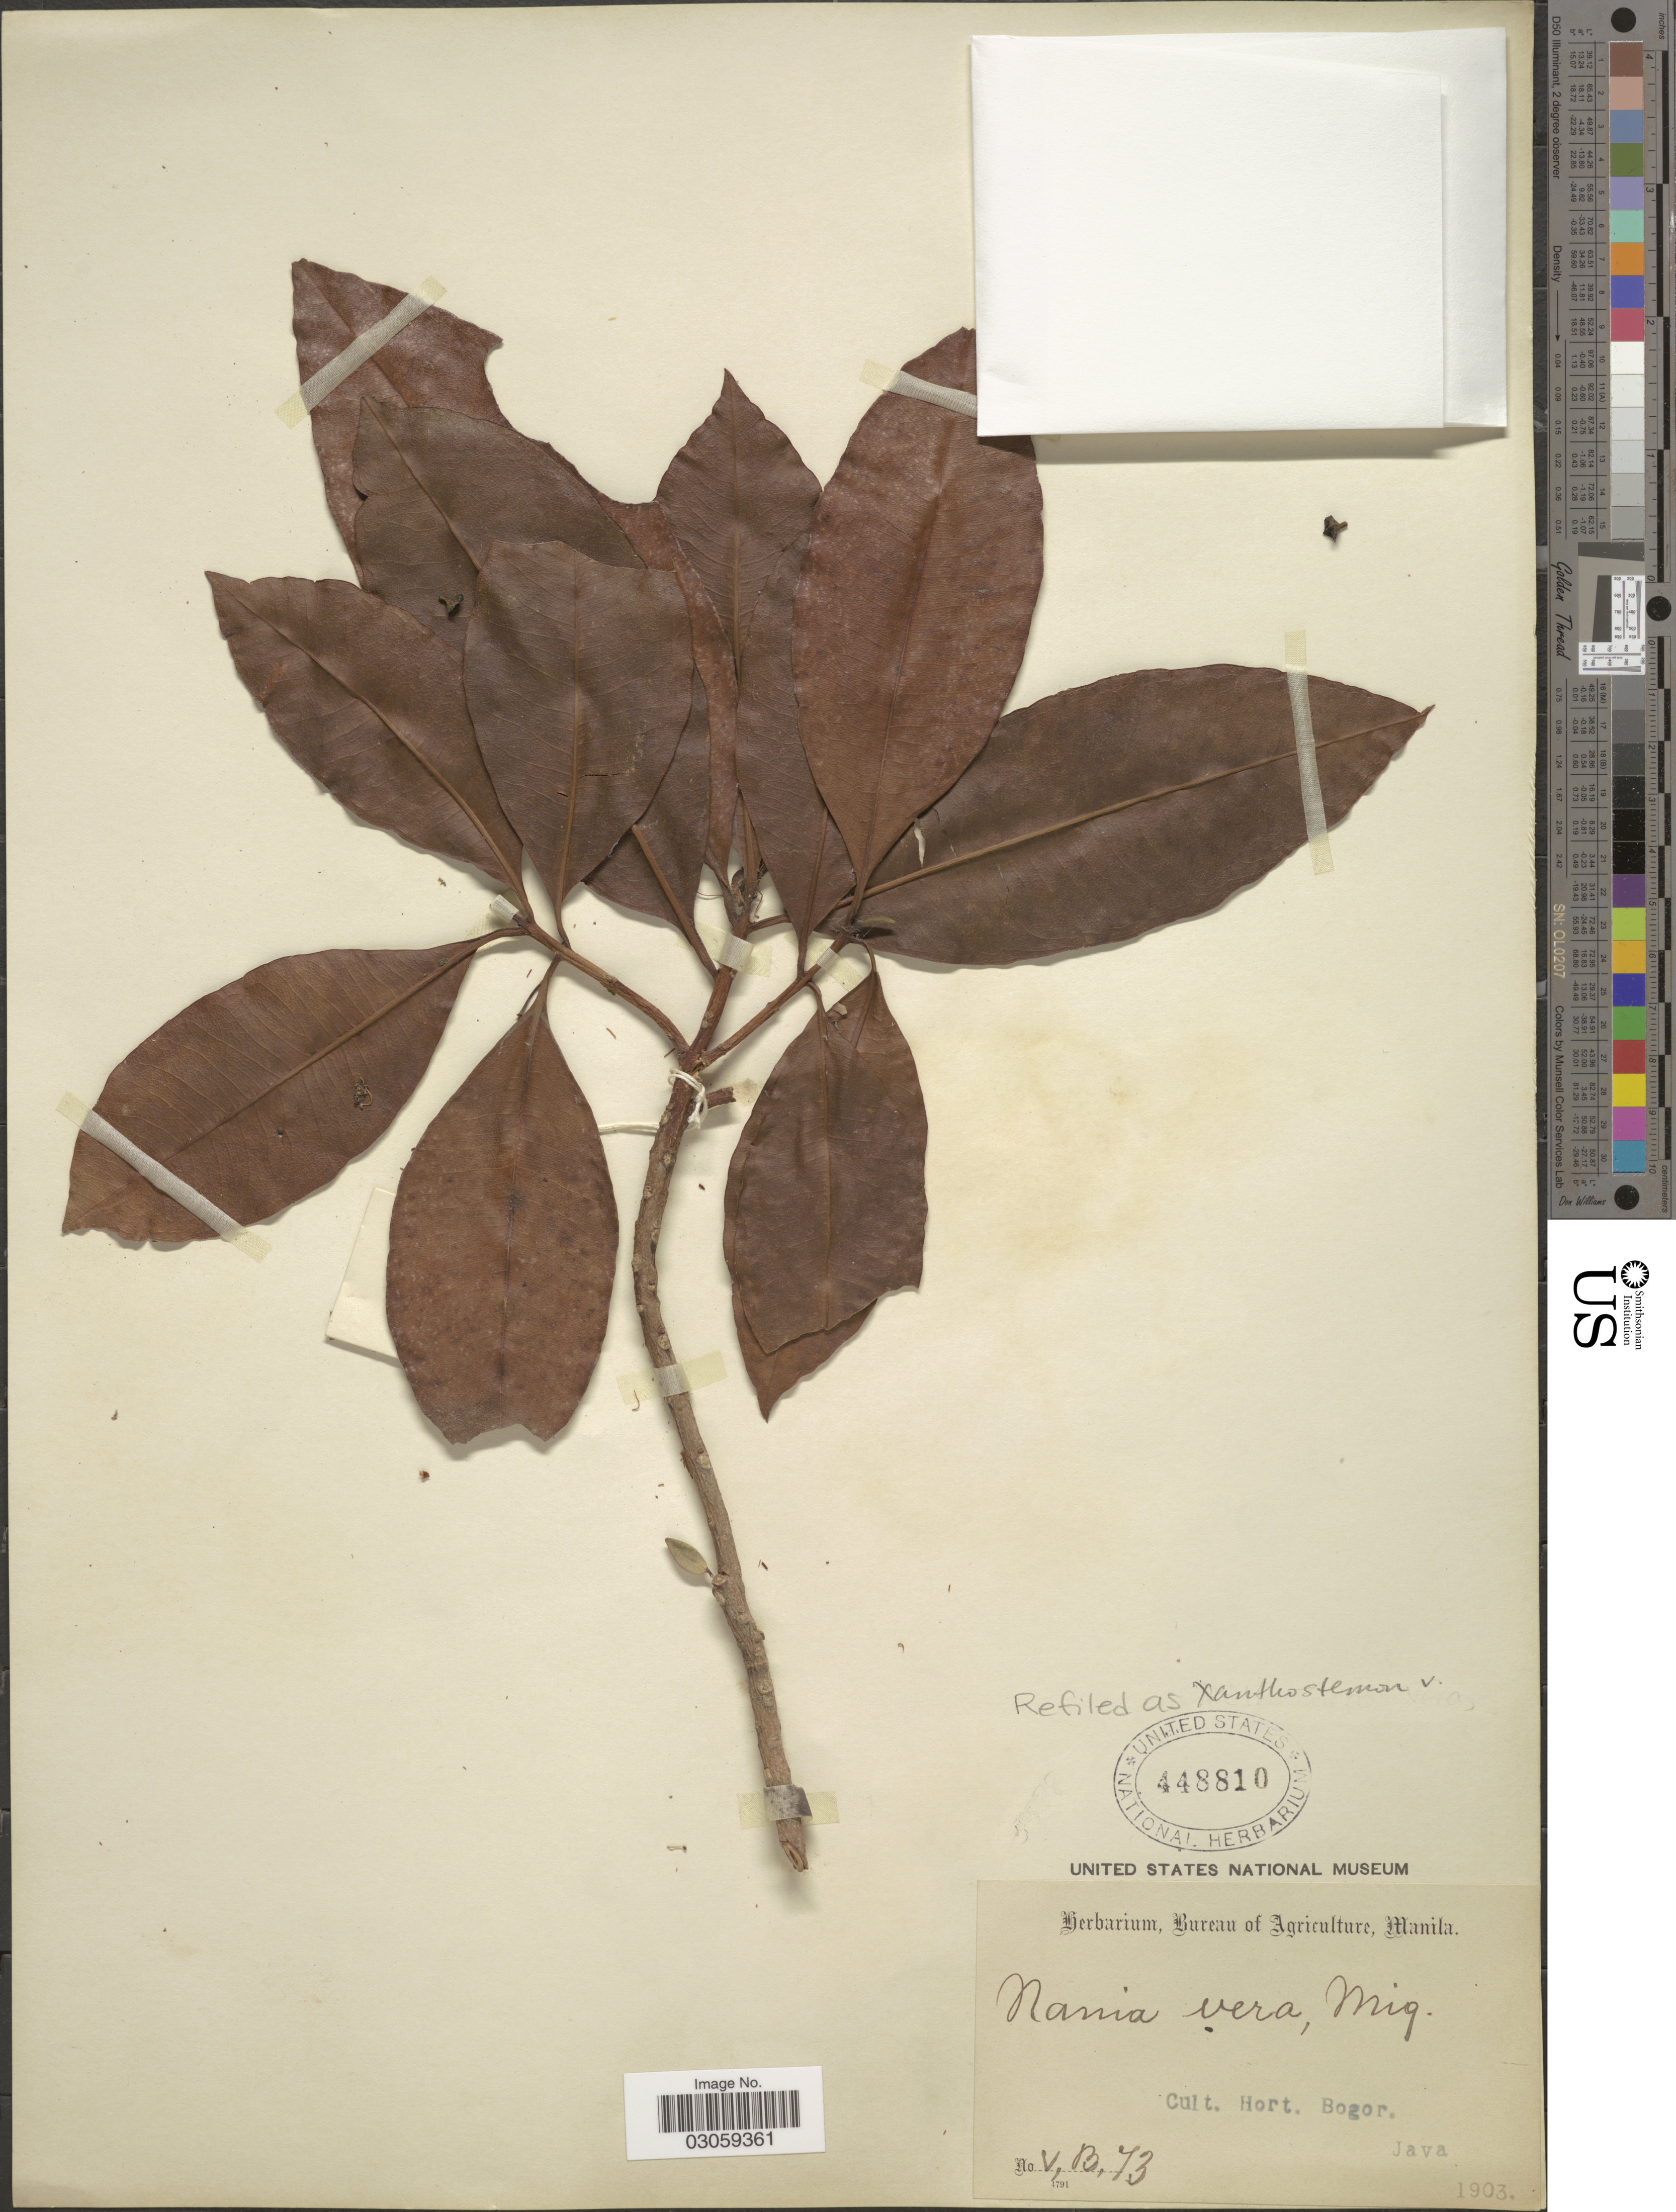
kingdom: Plantae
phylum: Tracheophyta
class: Magnoliopsida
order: Myrtales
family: Myrtaceae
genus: Xanthostemon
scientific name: Xanthostemon verus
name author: (Lindl.) P.G. Wilson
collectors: Ex herb. Bureau of Agriculture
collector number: V,B,73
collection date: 1903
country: Indonesia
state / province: Java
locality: Hort. Bogor.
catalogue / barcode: US 448810